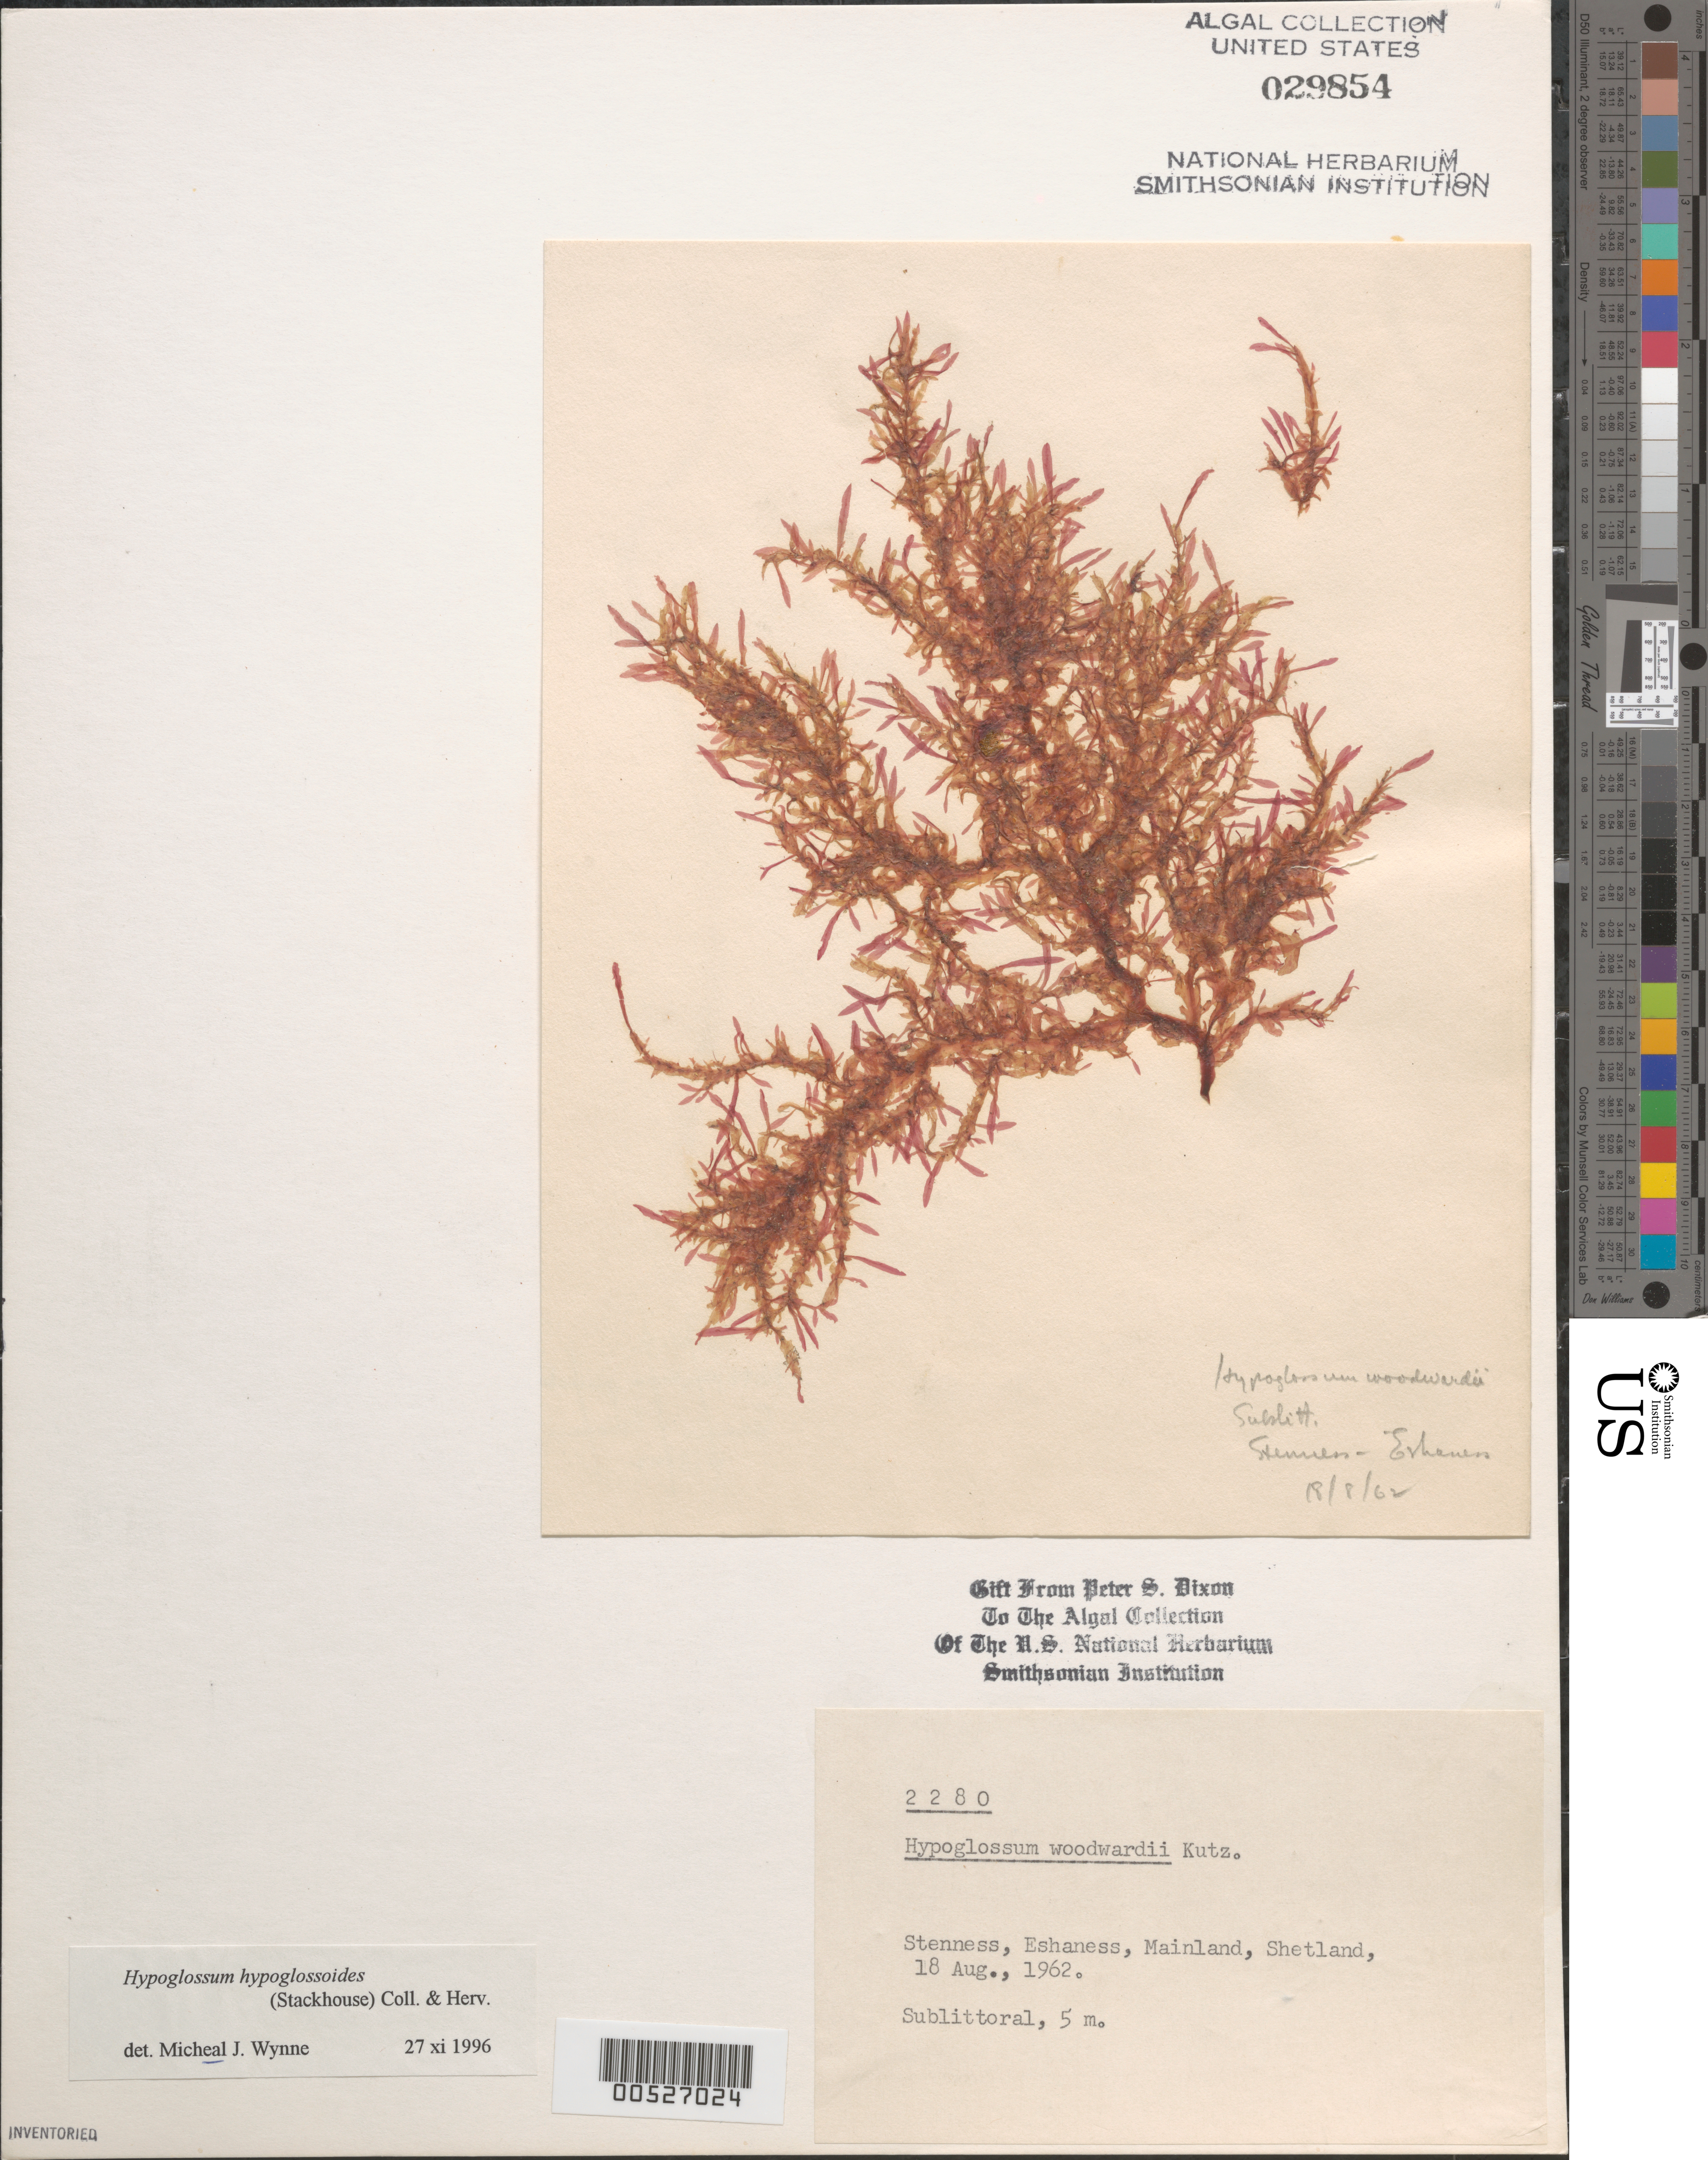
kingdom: Plantae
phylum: Rhodophyta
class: Florideophyceae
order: Ceramiales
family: Delesseriaceae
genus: Hypoglossum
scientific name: Hypoglossum hypoglossoides (Harv.) Womersley & Shepley, nom. illeg.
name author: (Harv.) Womersley & Shepley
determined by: Wynne, M. J.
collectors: P. S. Dixon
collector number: PSD 2280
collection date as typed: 18 Aug 1962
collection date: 1962-08-18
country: United Kingdom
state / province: Scotland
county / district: Shetland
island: Mainland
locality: Stennes, Eshaness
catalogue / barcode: US 29854